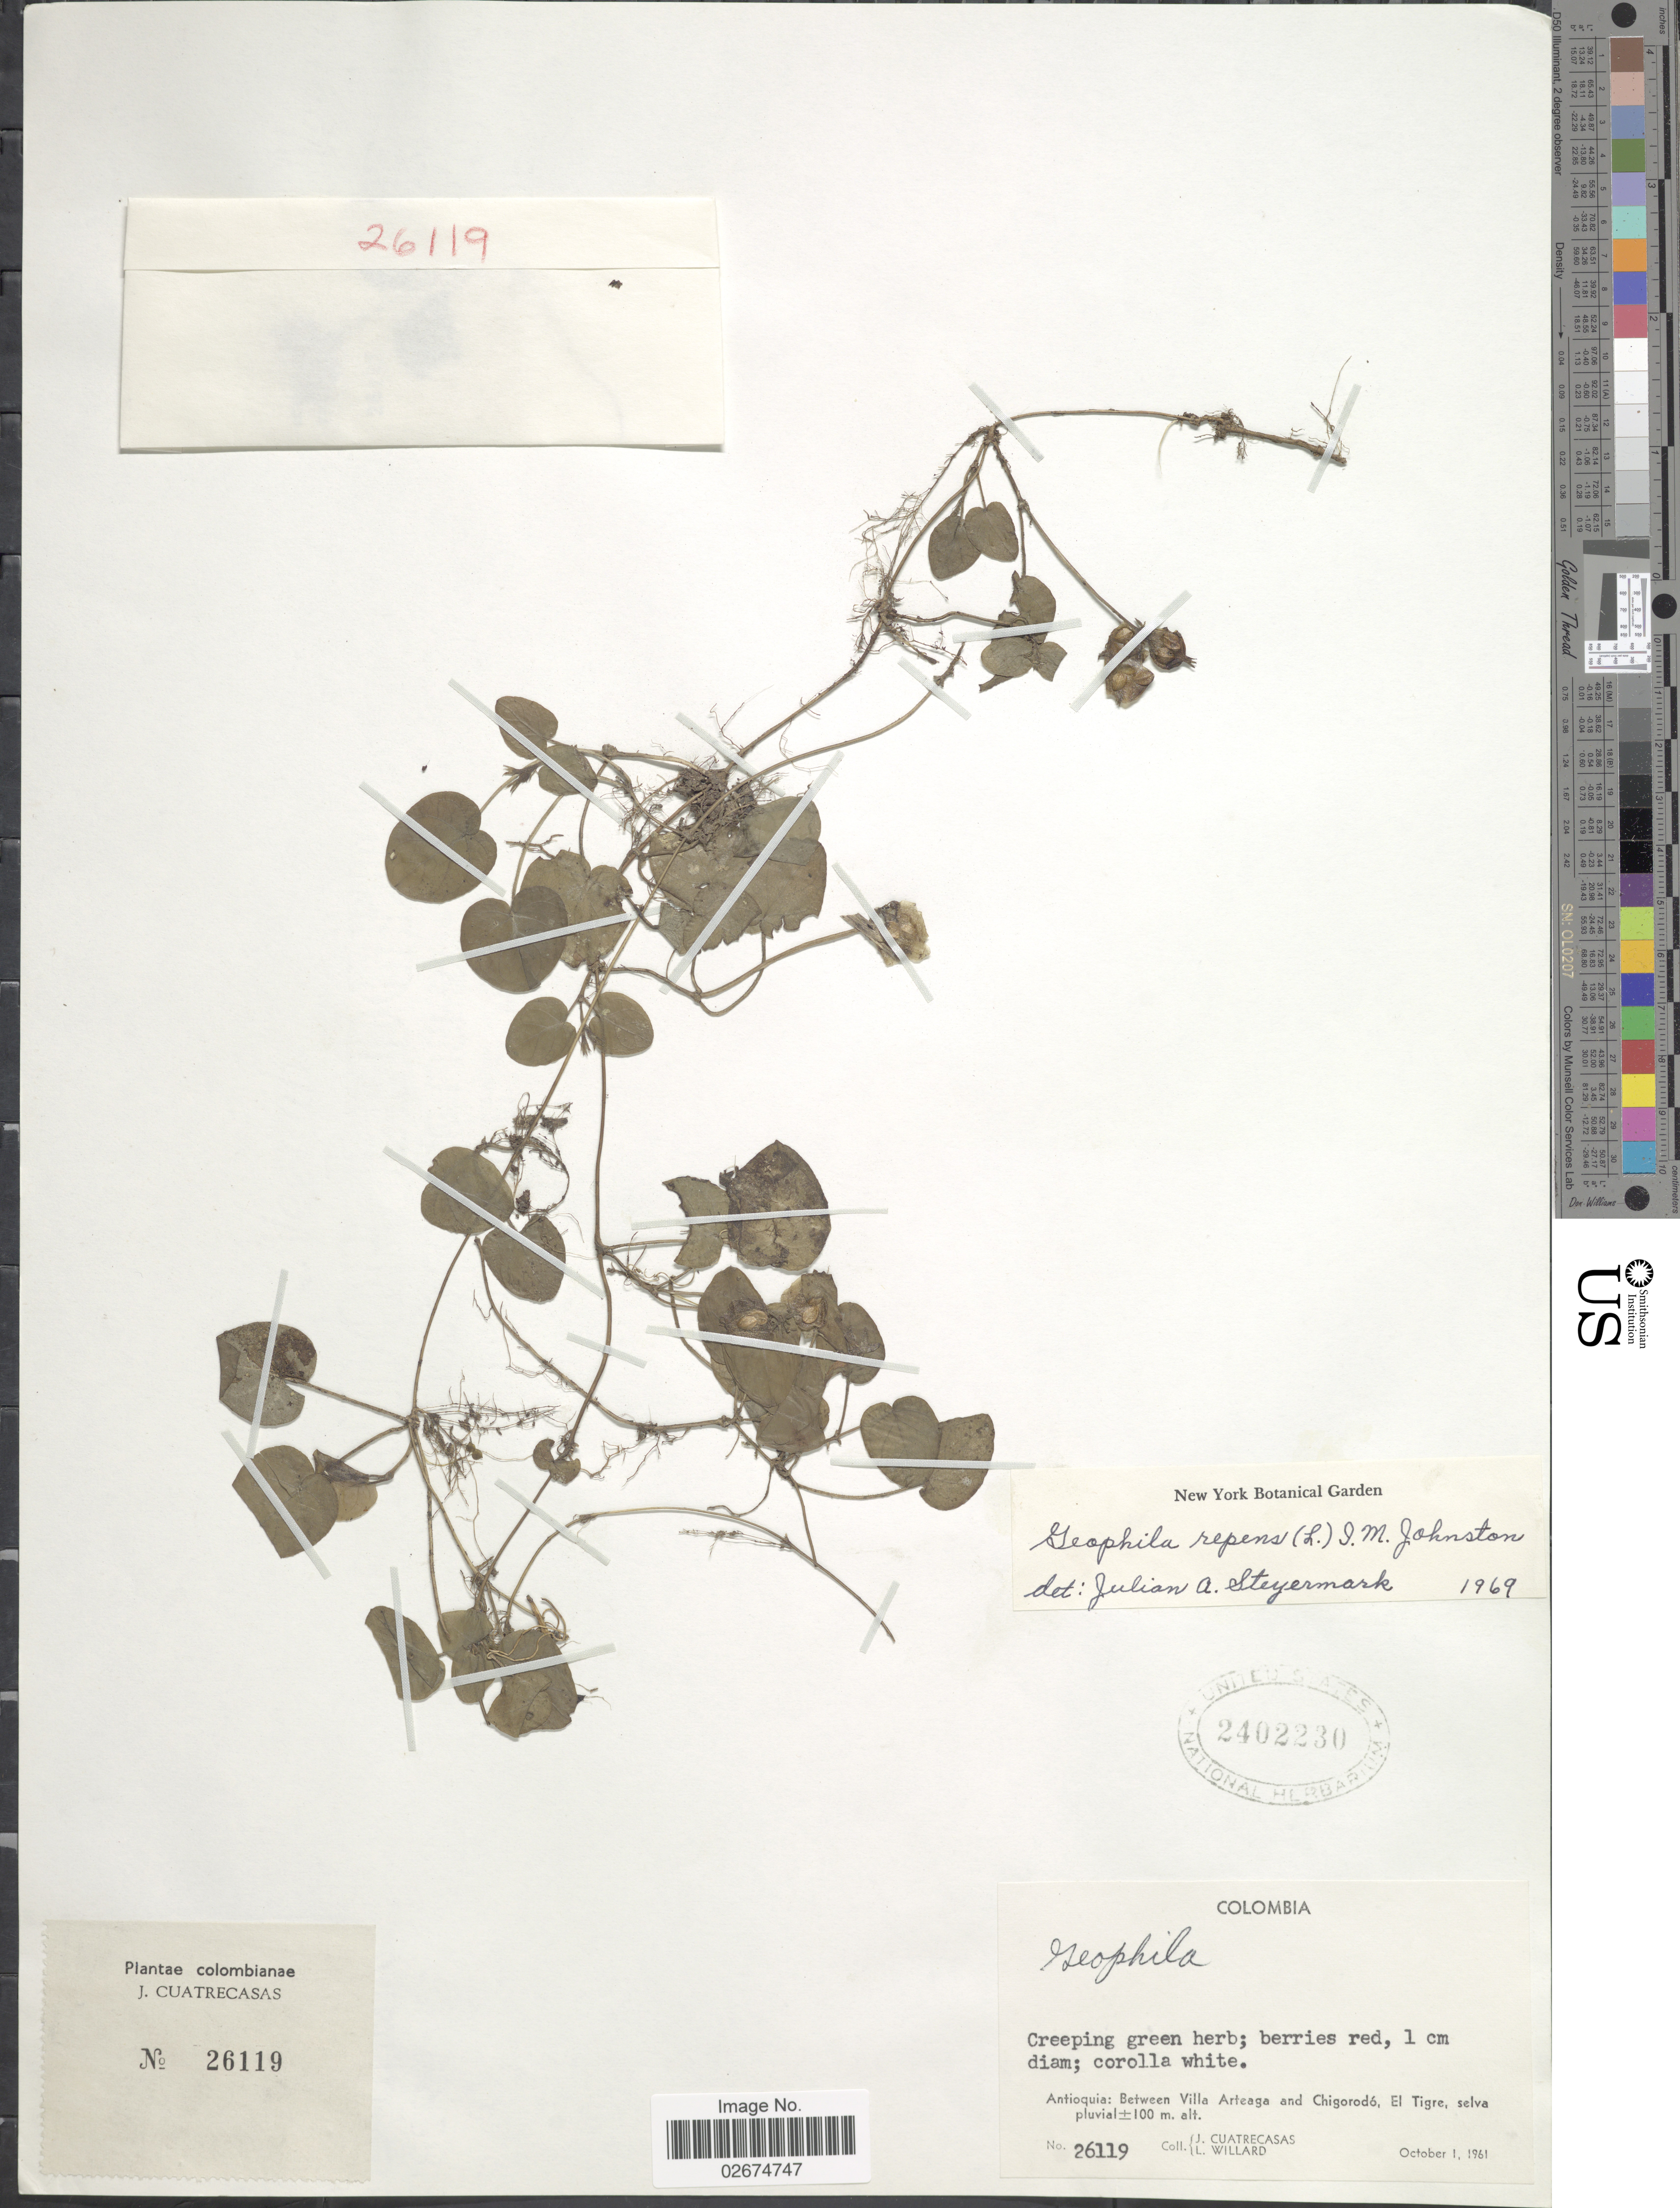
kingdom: Plantae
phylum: Tracheophyta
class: Magnoliopsida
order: Gentianales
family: Rubiaceae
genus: Carinta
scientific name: Carinta repens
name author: (L.) L.B. Sm. & Downs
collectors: J. Cuatrecasas & L. Willard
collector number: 26119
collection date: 1961-10-01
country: Colombia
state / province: Antioquia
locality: Antioquia: Between Villa Arteaga and Chigorodo, El Tigre, selva pluvial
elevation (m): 100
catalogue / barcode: US 2402230